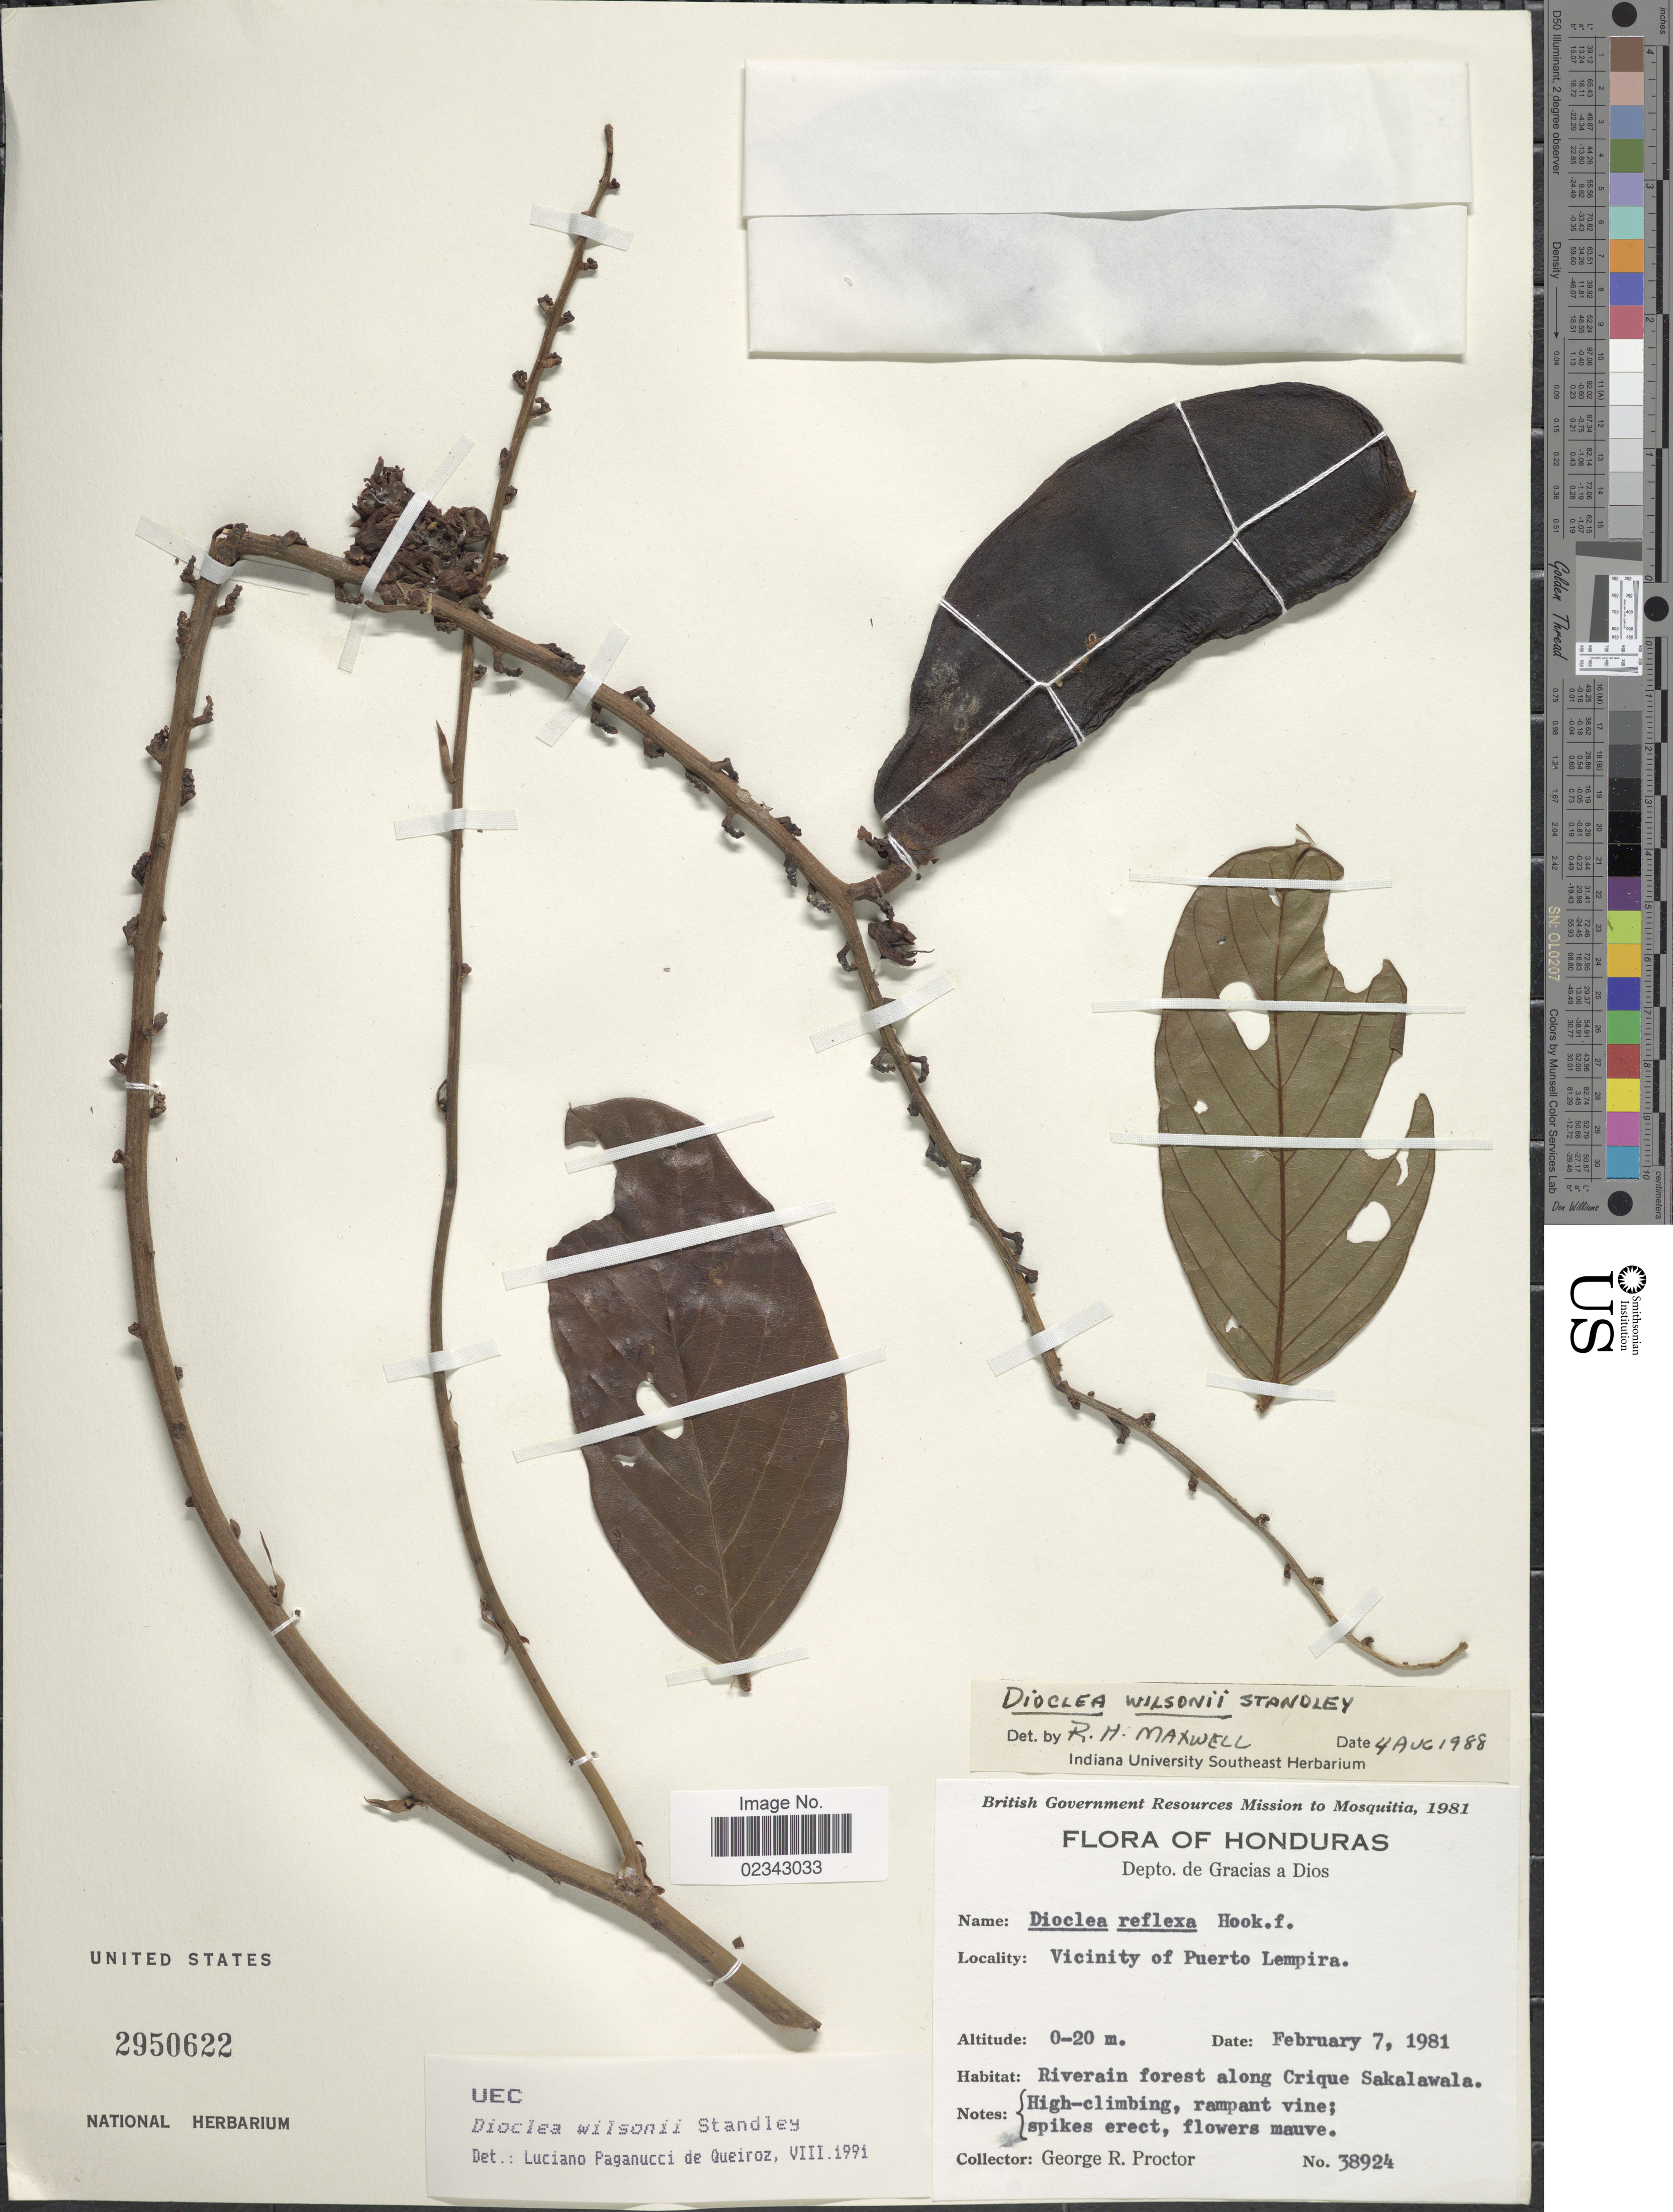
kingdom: Plantae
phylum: Tracheophyta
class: Magnoliopsida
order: Fabales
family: Fabaceae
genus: Macropsychanthus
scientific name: Macropsychanthus wilsonii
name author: (Standl.) L.P. Queiroz & Snak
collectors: G. Proctor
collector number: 38924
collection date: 1981-02-07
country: Honduras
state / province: Gracias de Dios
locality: Depto de Gracias a Dios, Vicinity of Puerto Lempira, Riverain forest along Crique Sakalawala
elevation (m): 0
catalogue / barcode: US 2950622